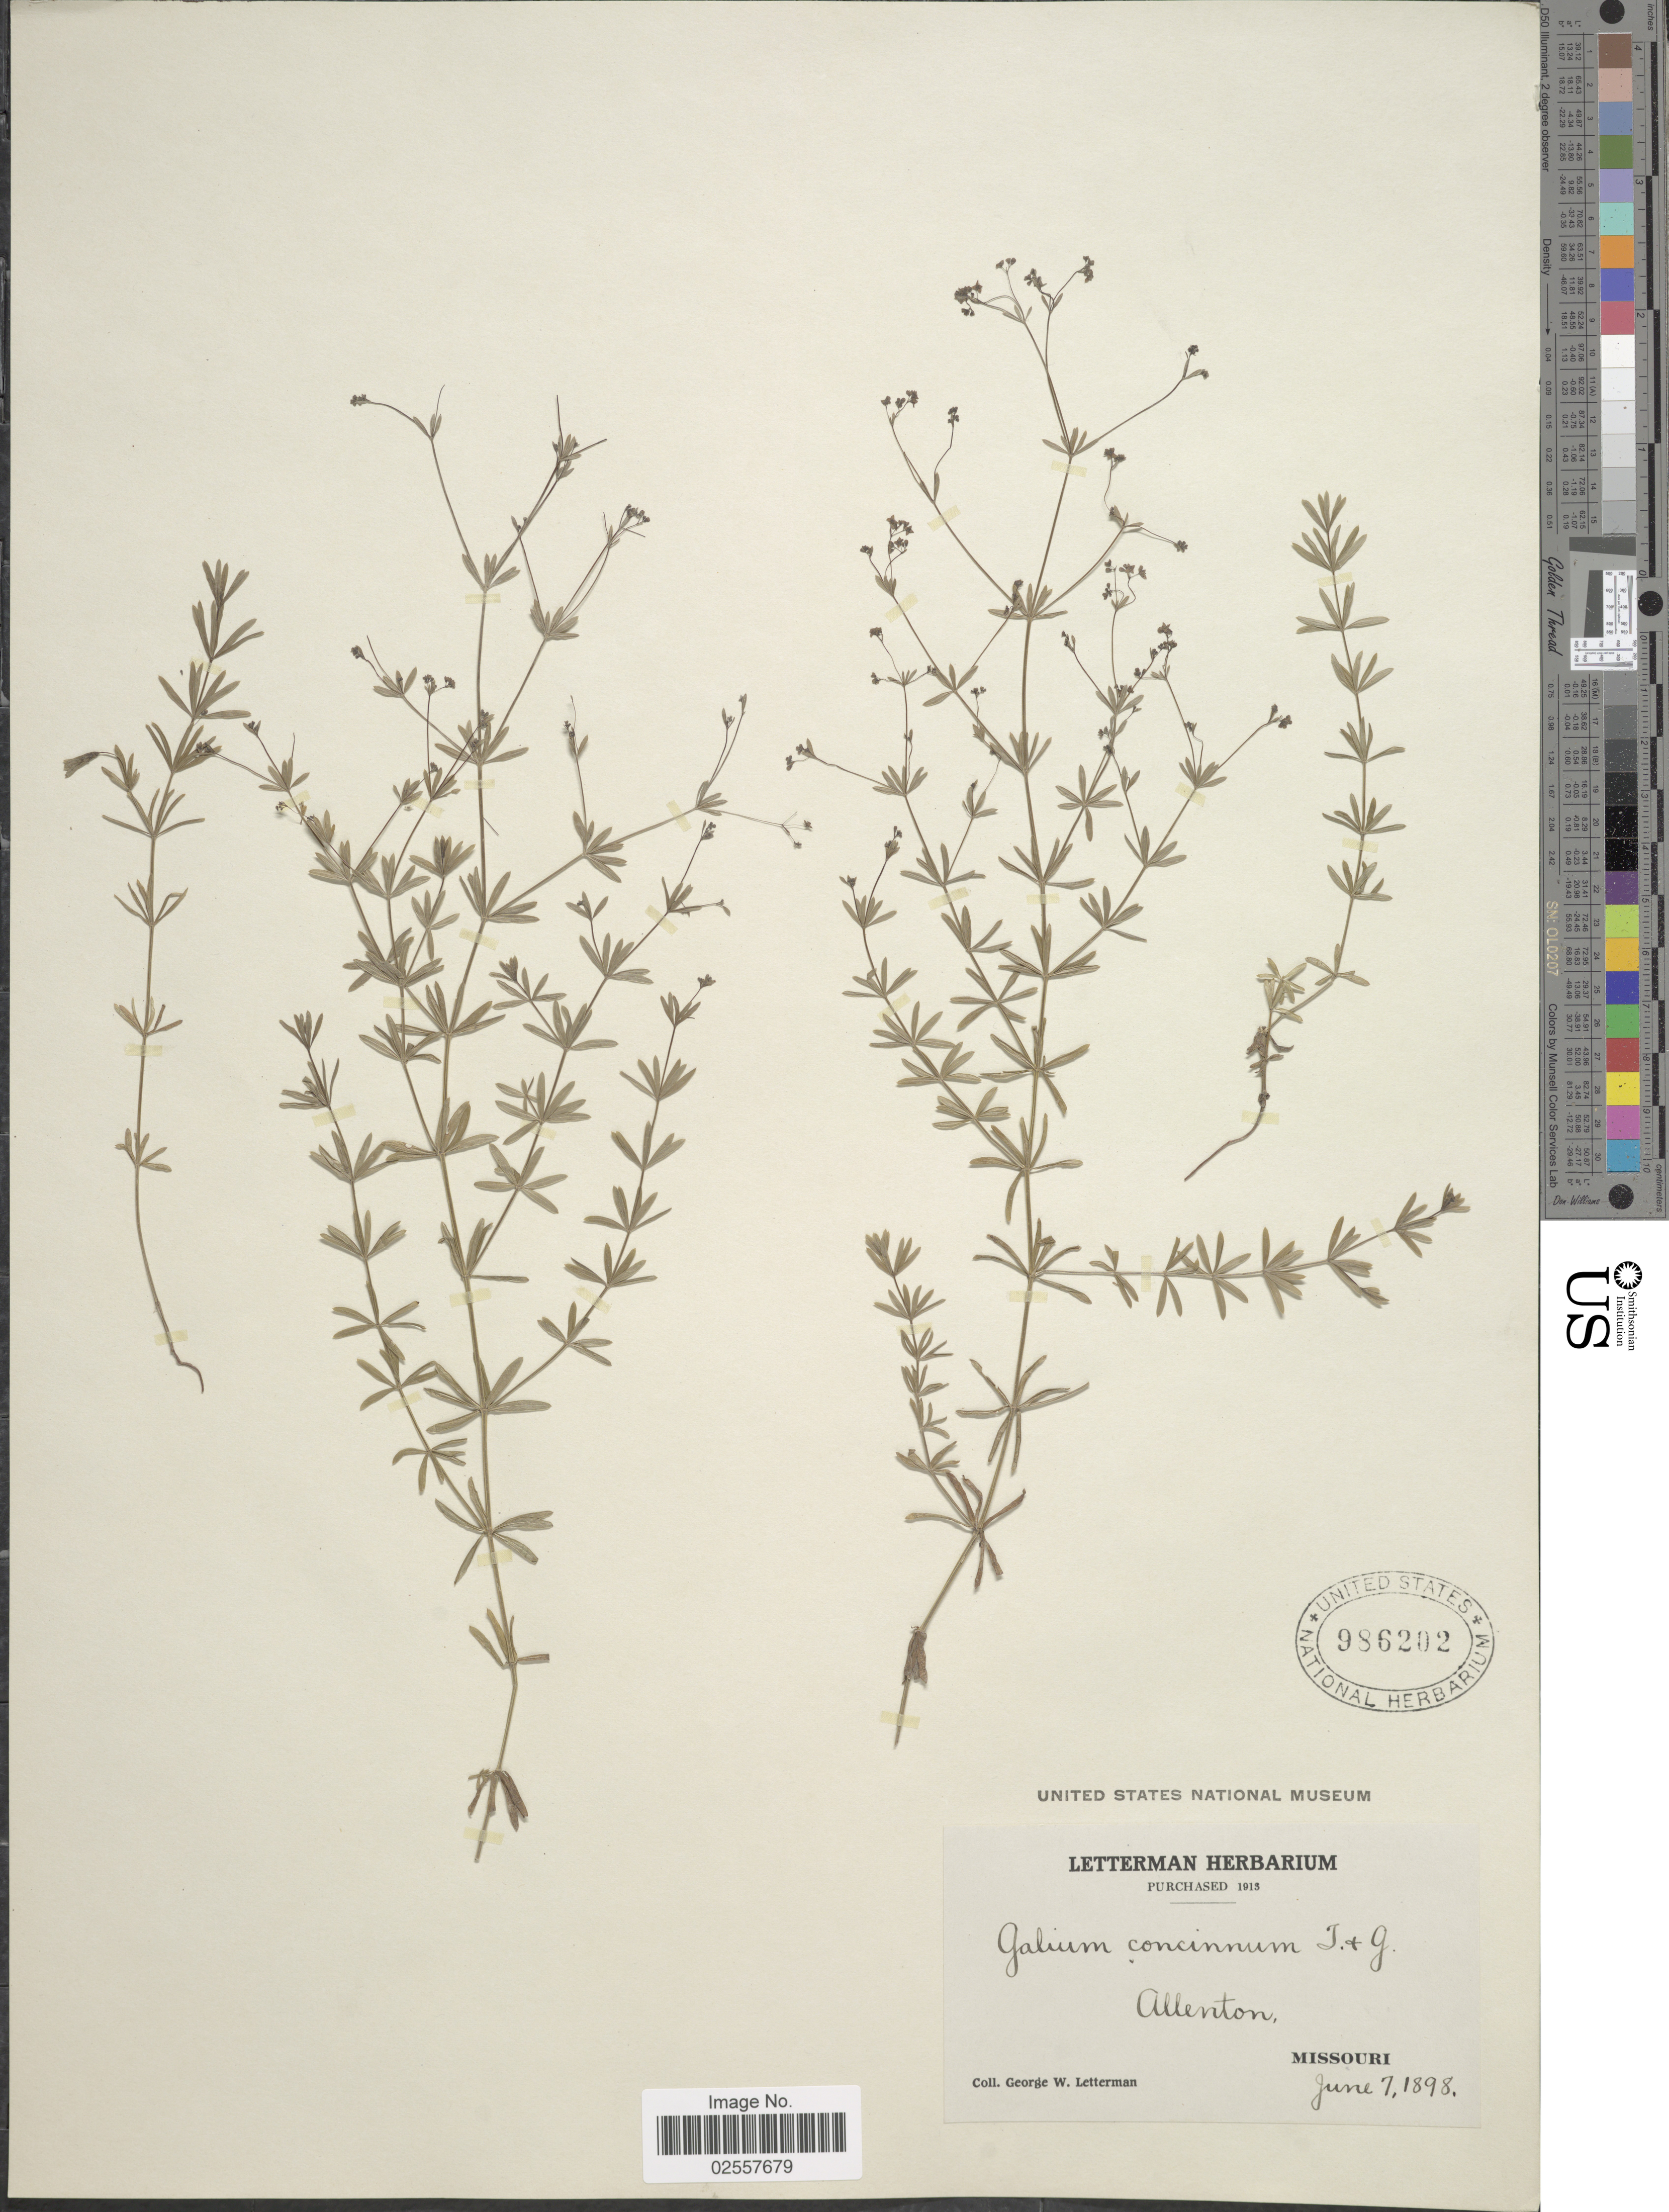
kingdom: Plantae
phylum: Tracheophyta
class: Magnoliopsida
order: Gentianales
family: Rubiaceae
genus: Galium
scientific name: Galium concinnum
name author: Torr. & A. Gray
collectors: G. W. Letterman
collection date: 1898-06-07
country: United States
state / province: Missouri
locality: Allenton.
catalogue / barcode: US 986202